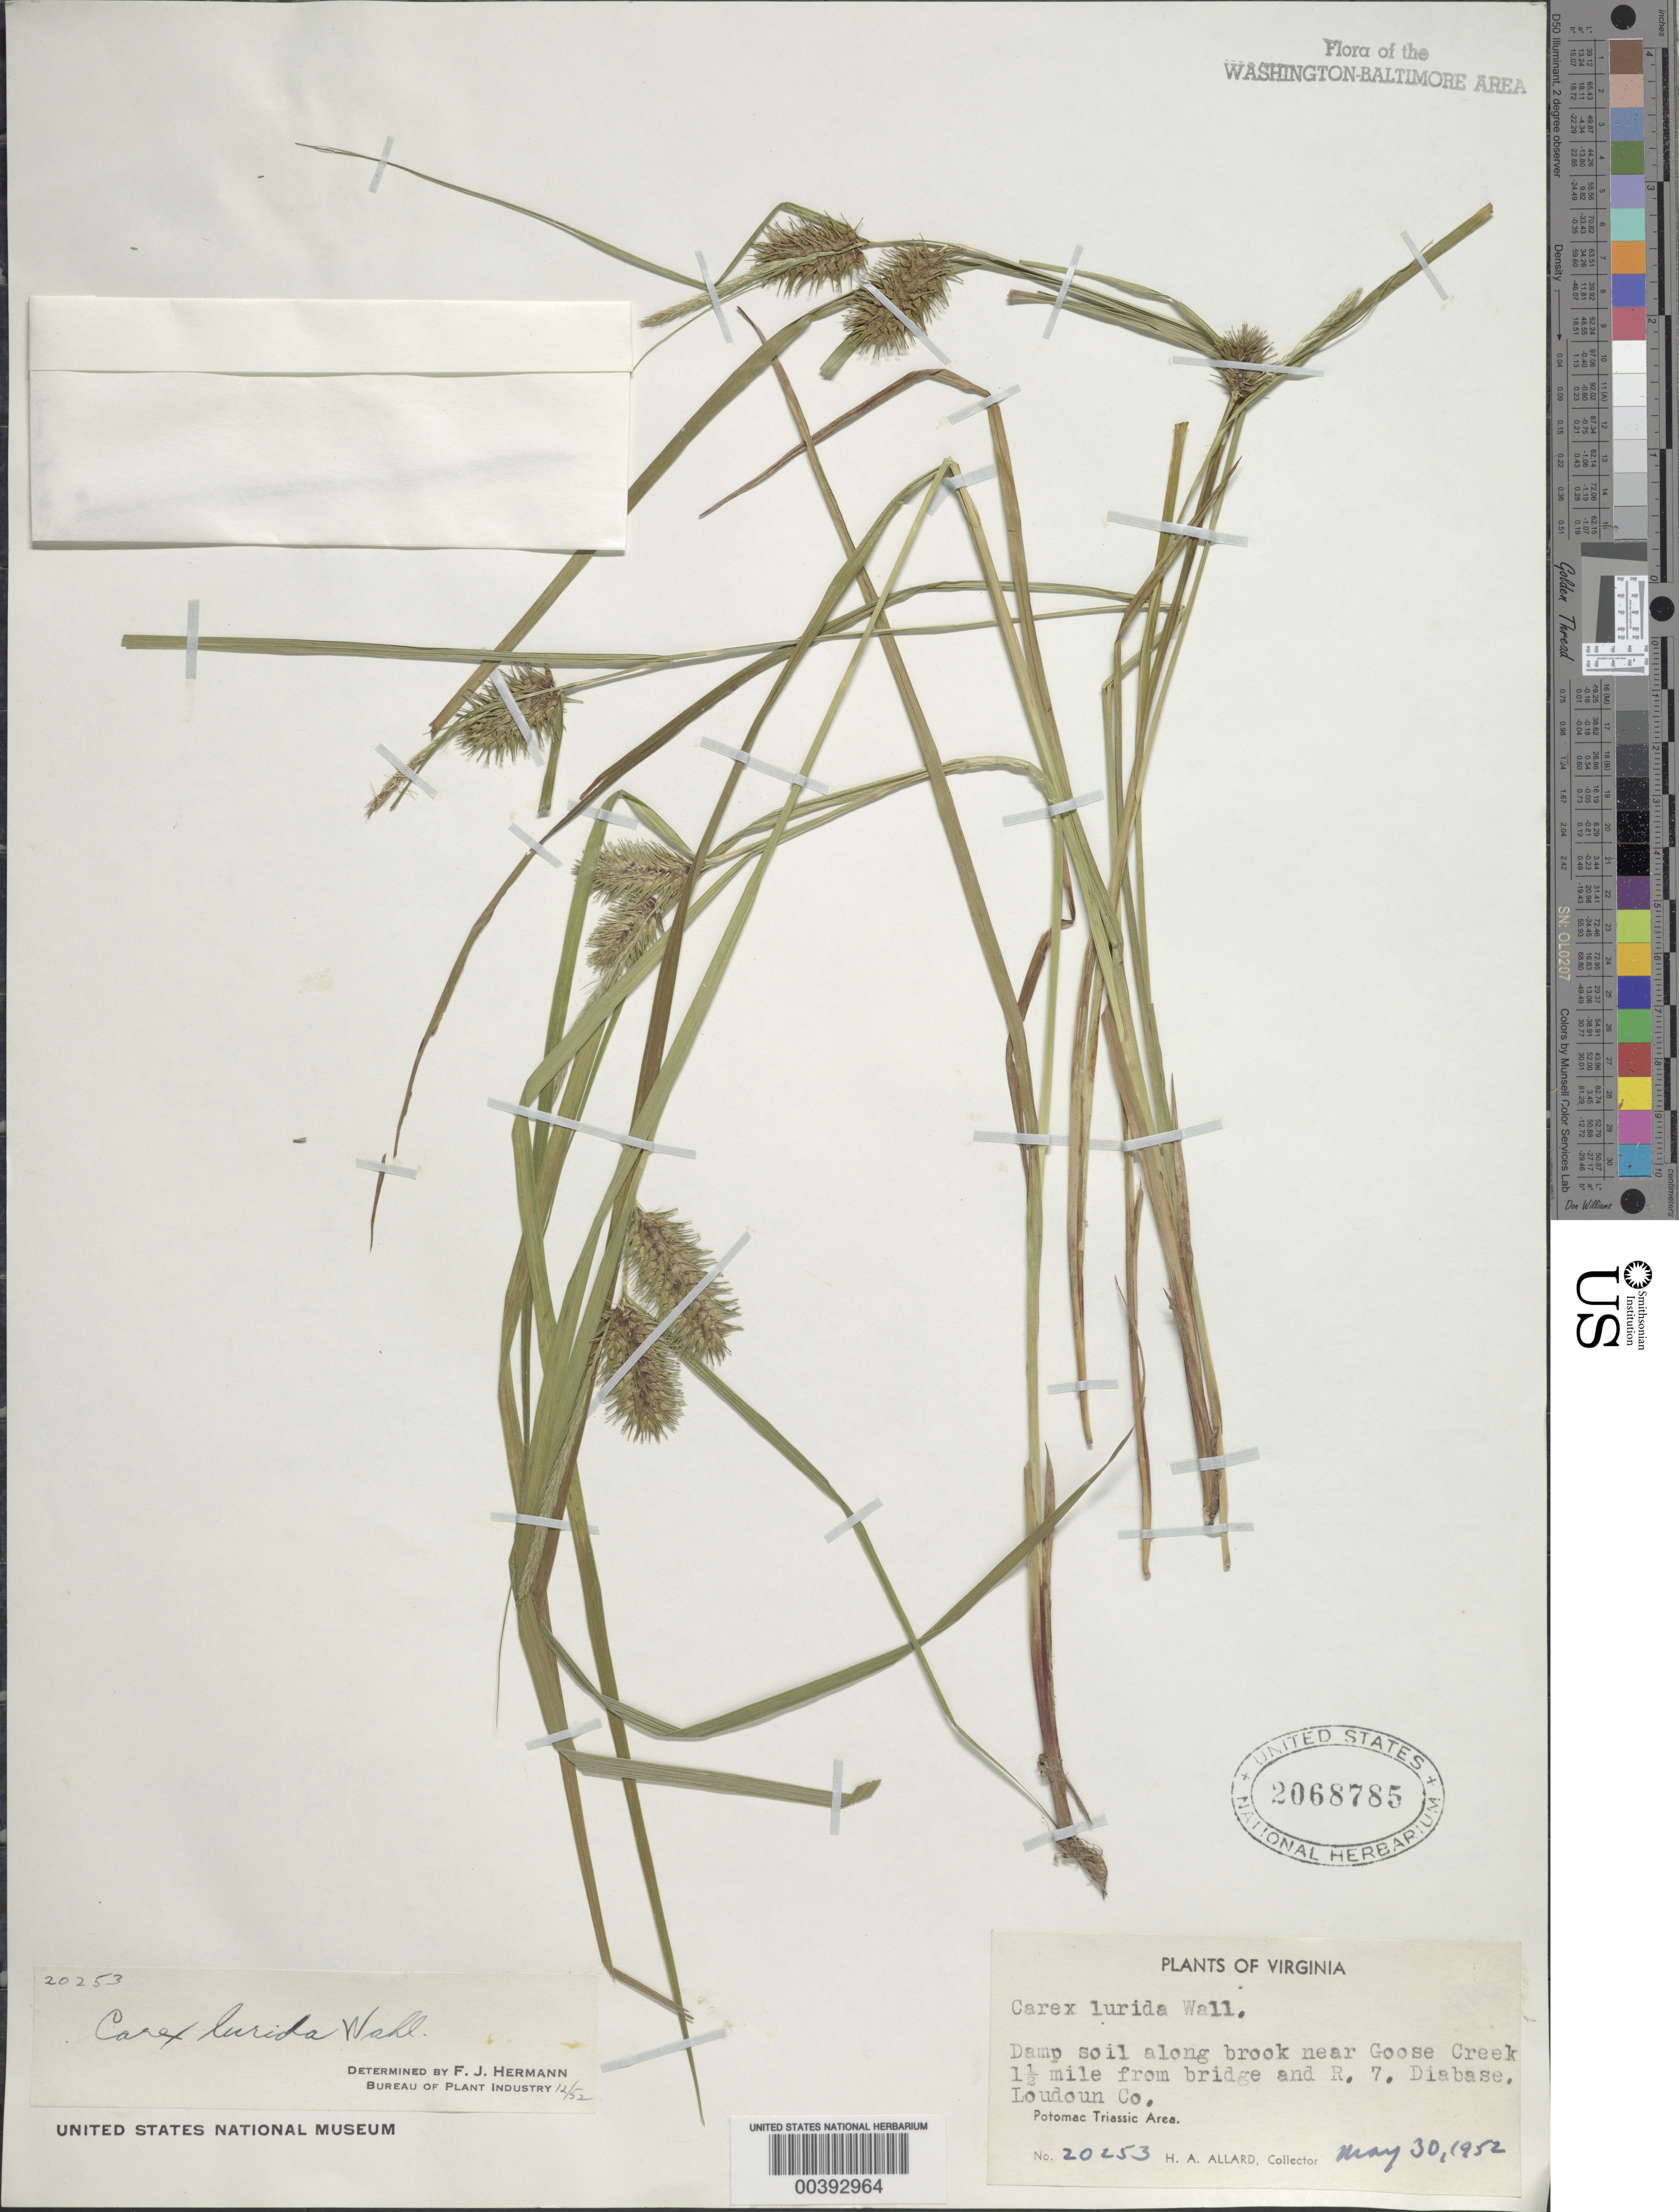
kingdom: Plantae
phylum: Tracheophyta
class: Liliopsida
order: Poales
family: Cyperaceae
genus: Carex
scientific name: Carex lurida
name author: Wahlenb.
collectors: H. A. Allard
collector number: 20253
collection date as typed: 30 May 1952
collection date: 1952-05-30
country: United States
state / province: Virginia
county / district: Loudoun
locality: Goose Creek and Route 7 vicinity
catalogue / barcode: US 2068785